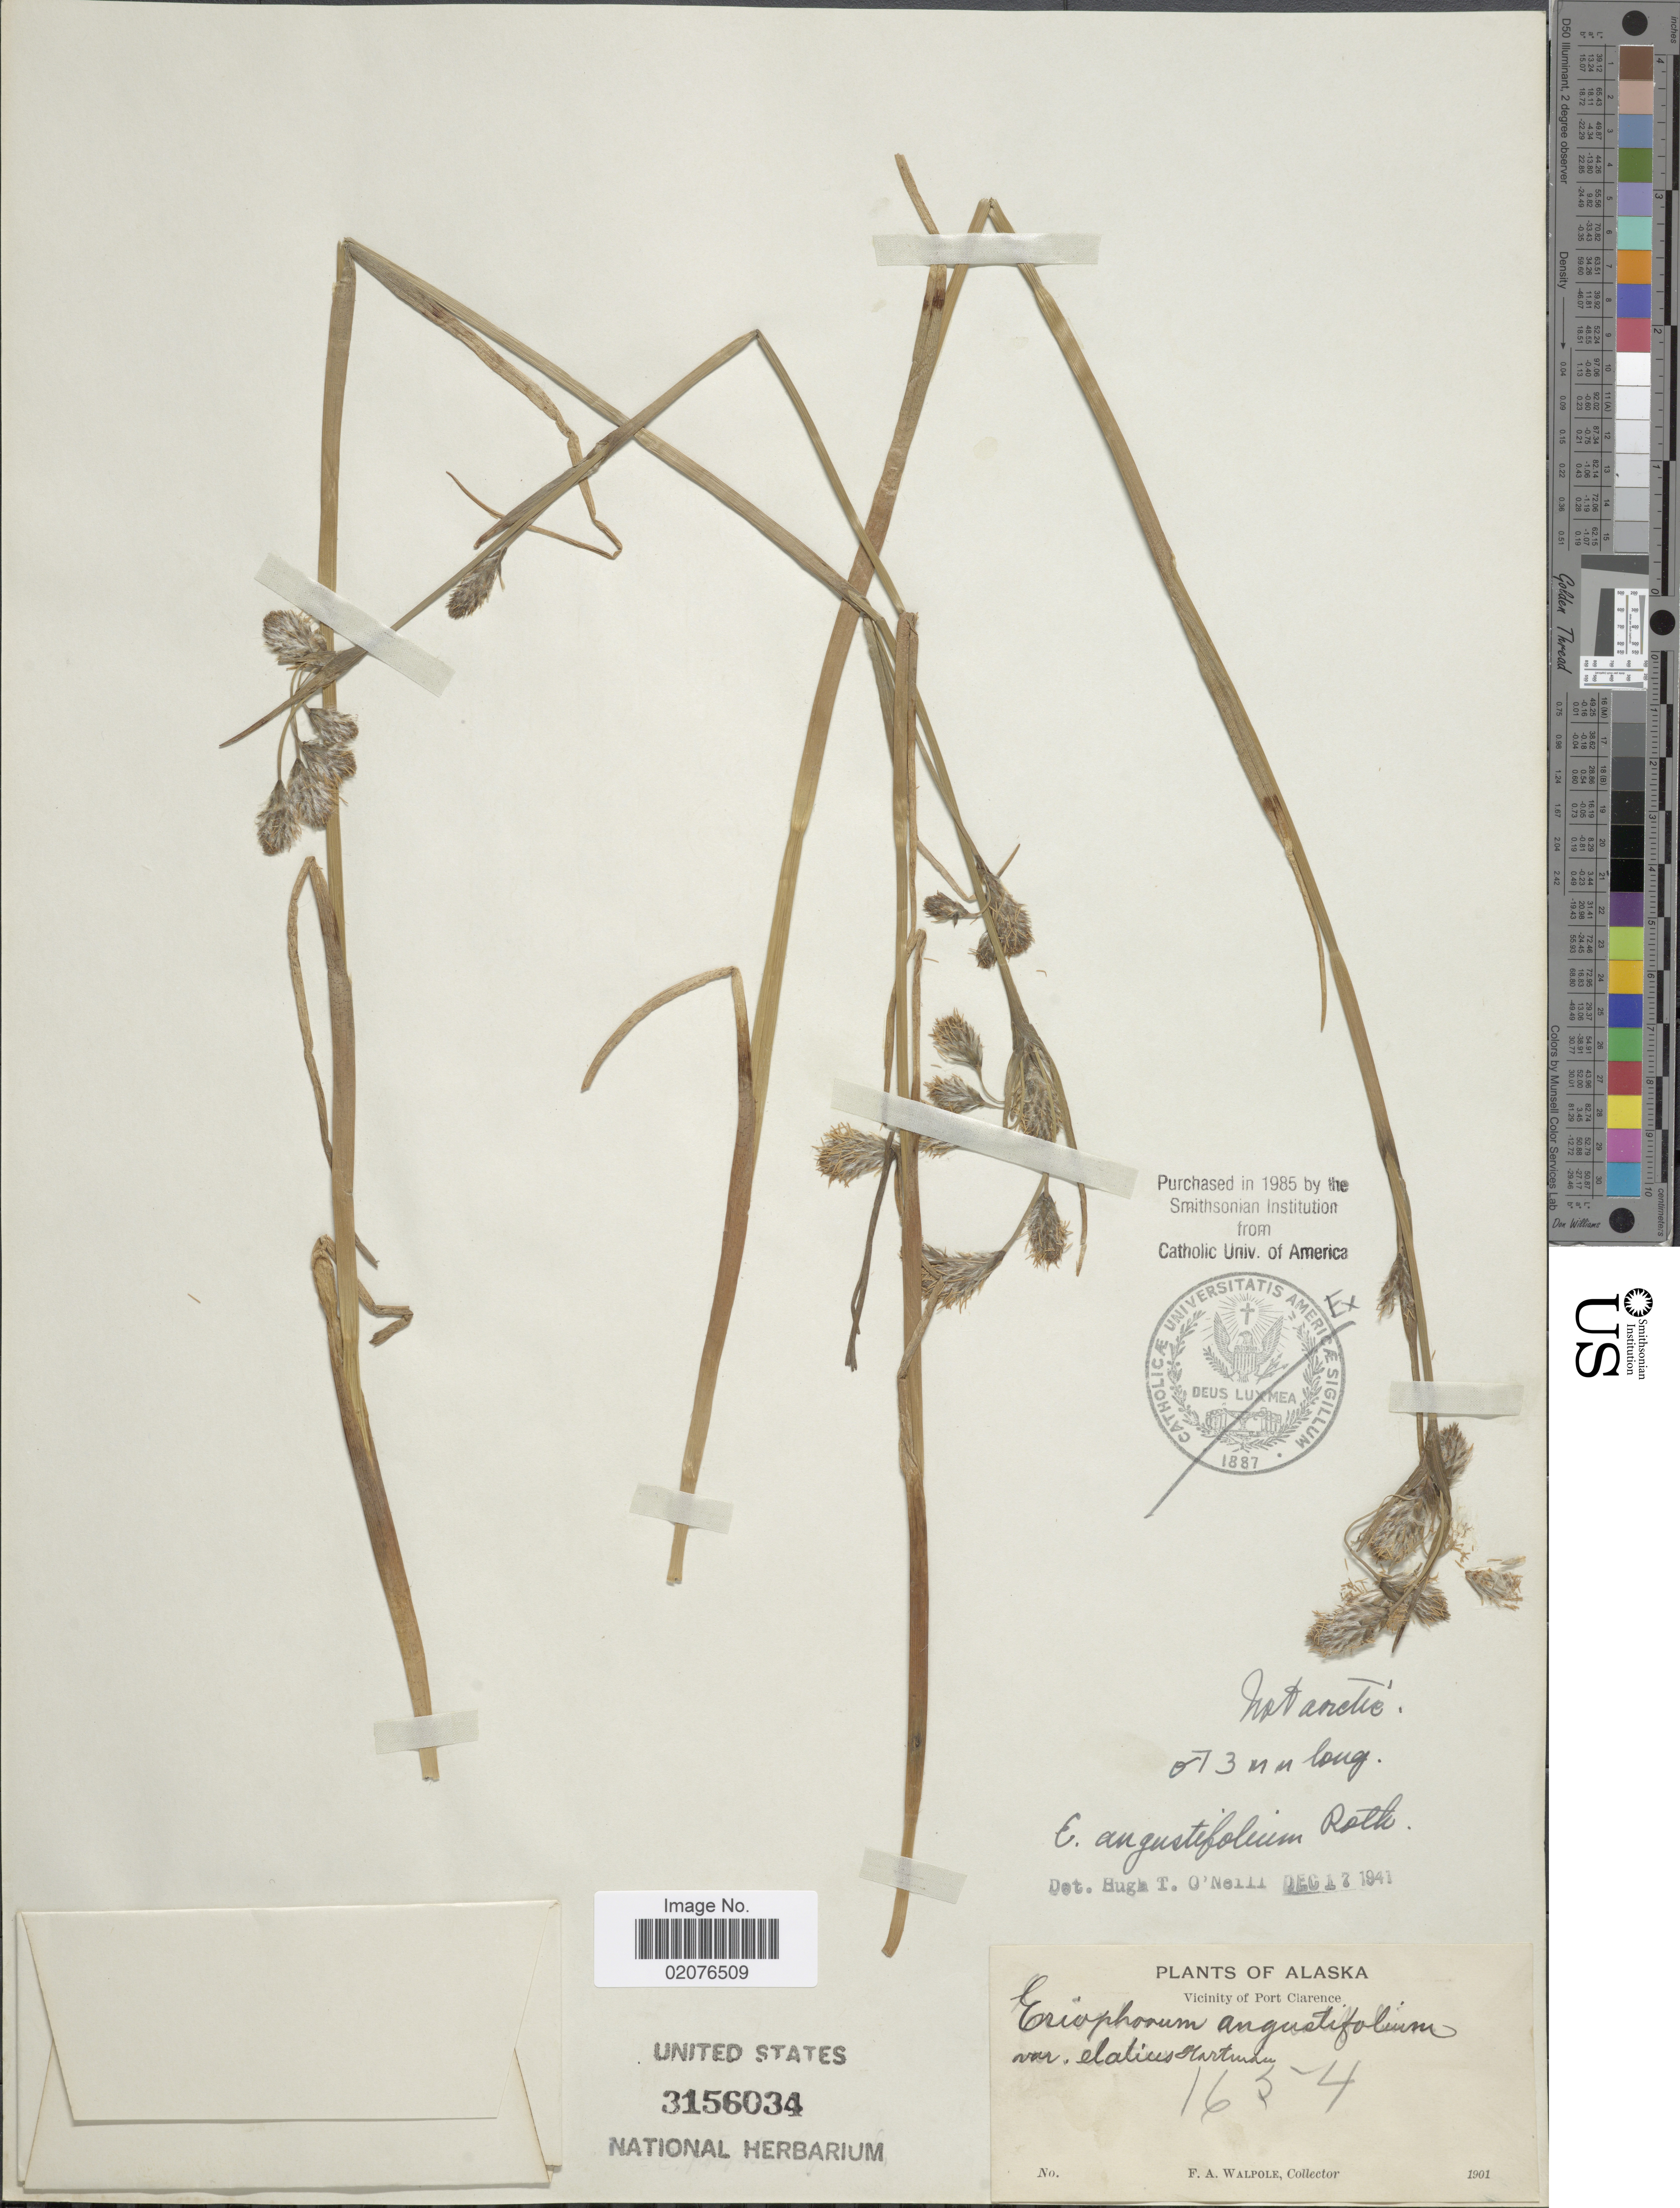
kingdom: Plantae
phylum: Tracheophyta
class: Liliopsida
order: Poales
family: Cyperaceae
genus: Eriophorum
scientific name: Eriophorum angustifolium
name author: Honck.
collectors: F. Walpole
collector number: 1654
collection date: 1901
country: United States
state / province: Alaska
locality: Vicinity of Port Clarence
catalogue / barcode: US 3156034